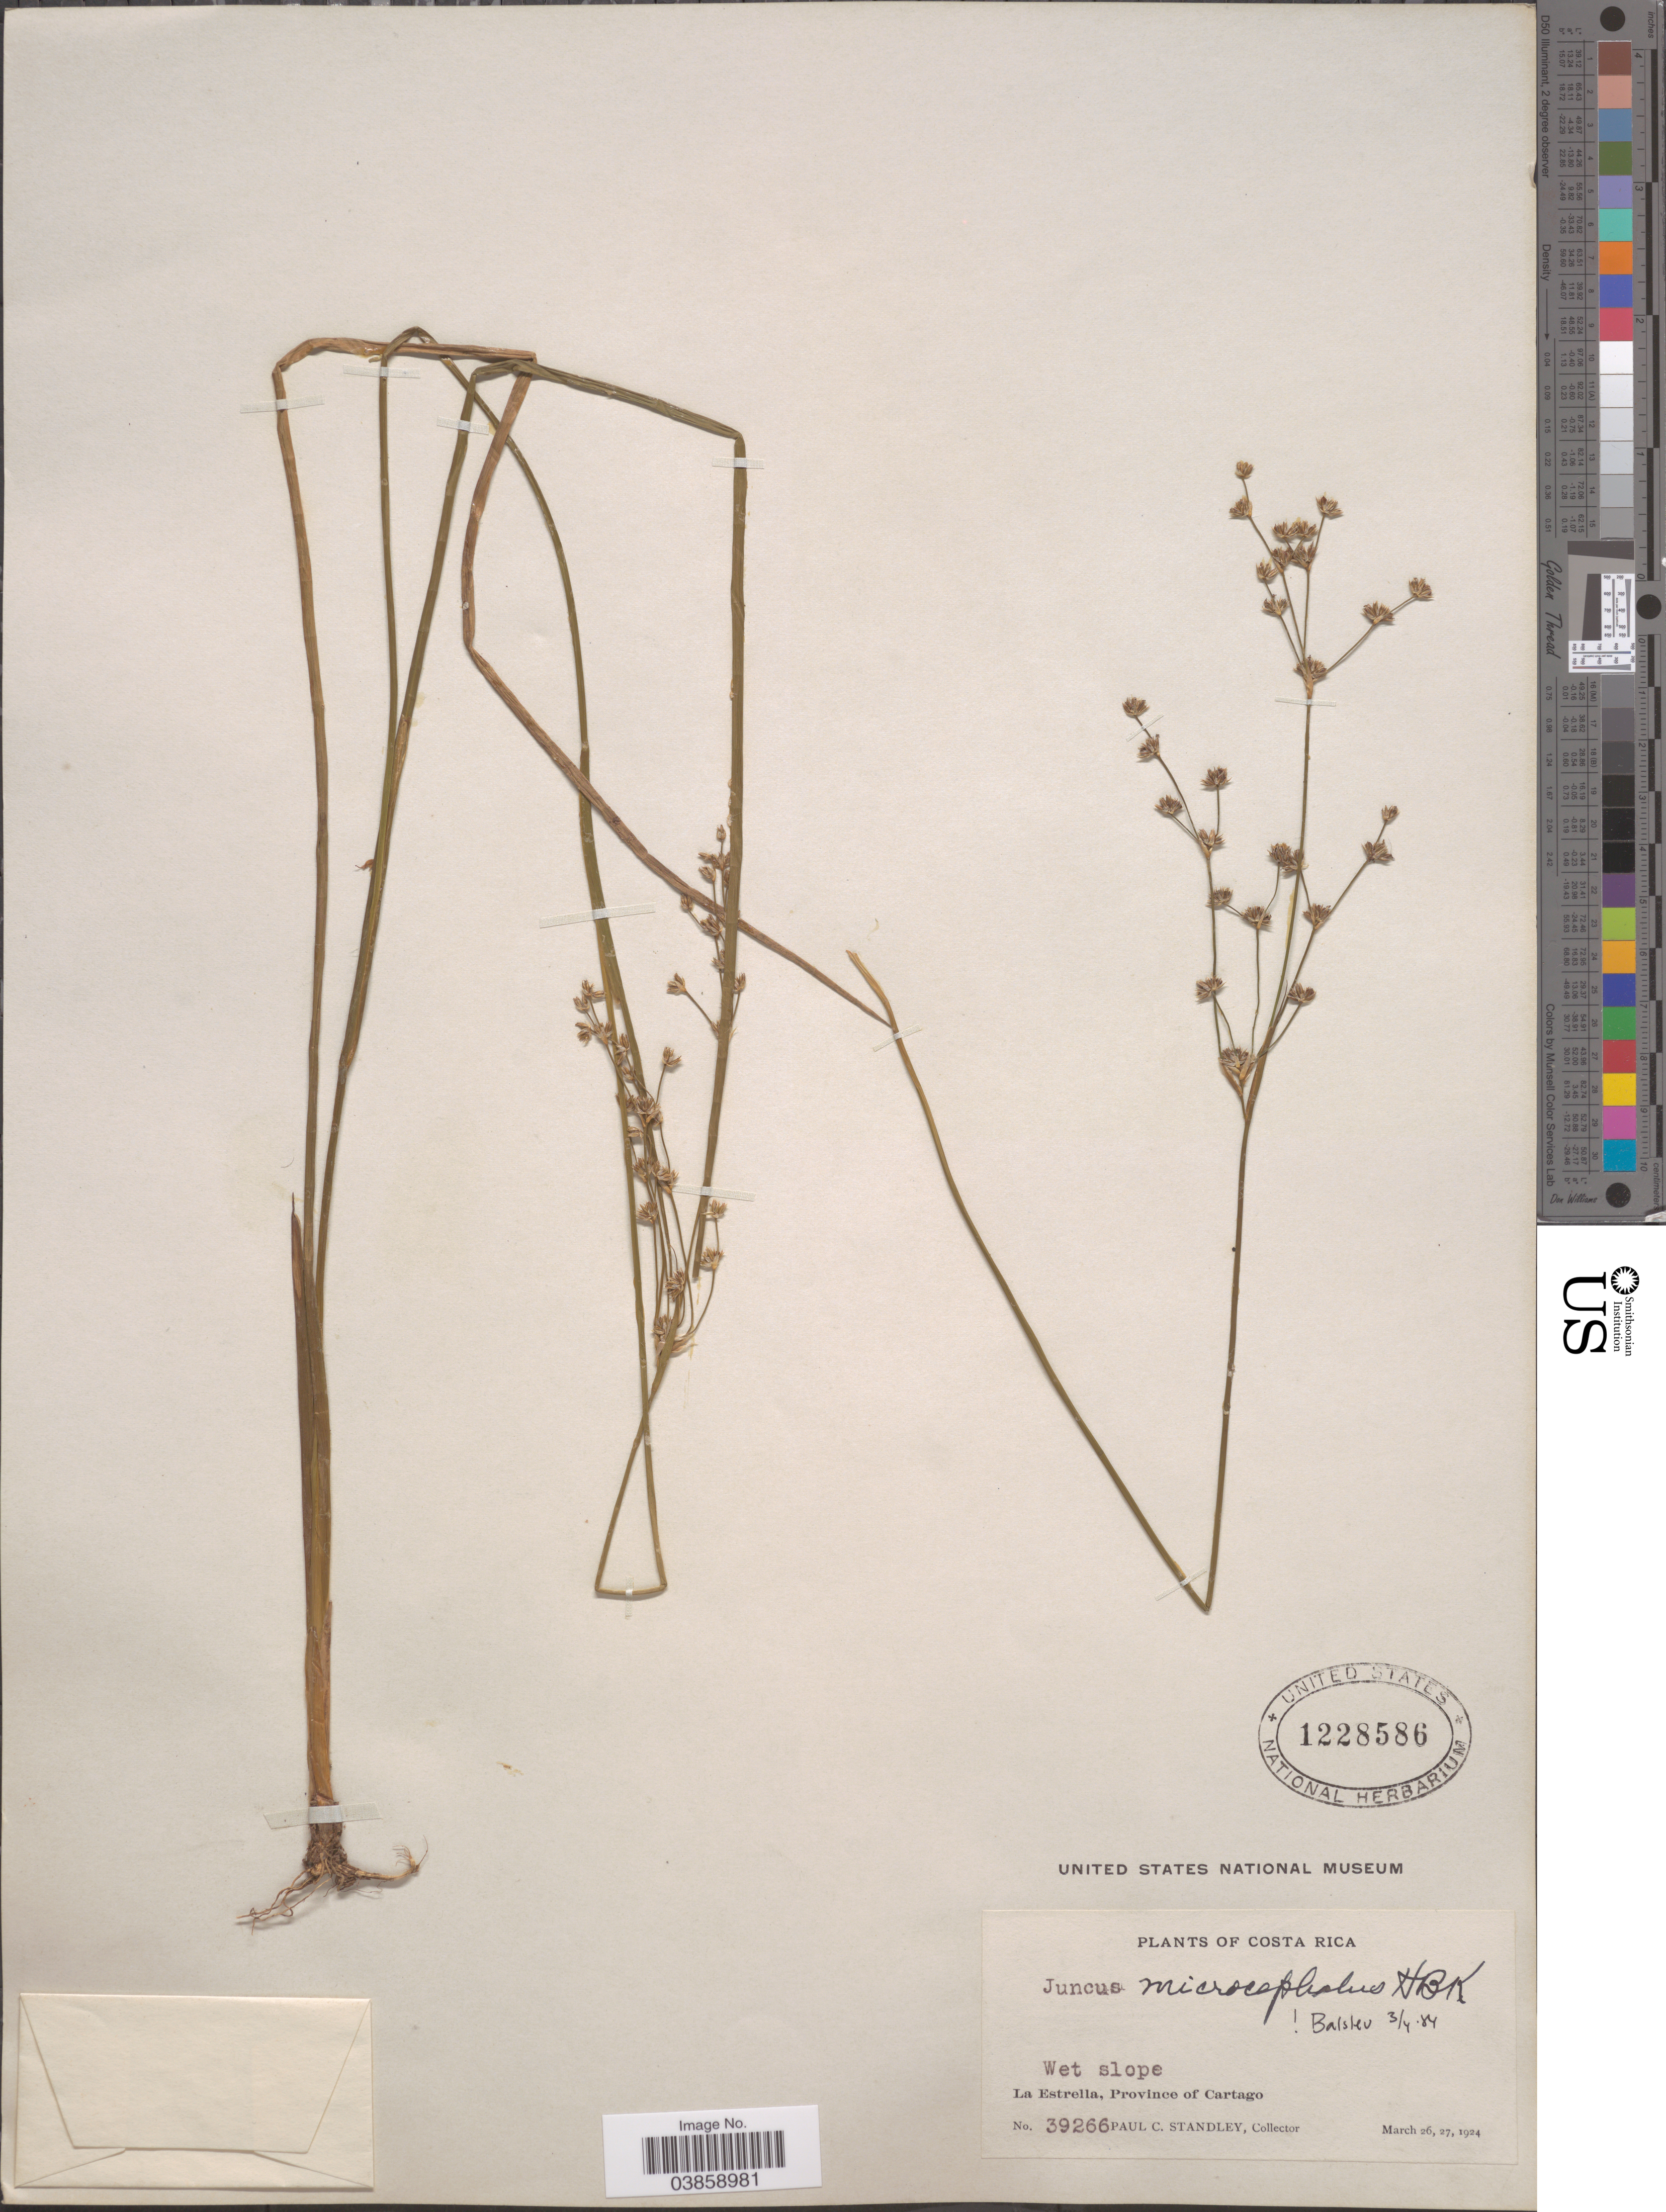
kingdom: Plantae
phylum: Tracheophyta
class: Liliopsida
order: Poales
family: Juncaceae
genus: Juncus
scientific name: Juncus microcephalus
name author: Kunth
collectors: P. C. Standley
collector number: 39266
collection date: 1924-03-26/1924-03-27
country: Costa Rica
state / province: Cartago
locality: Wet slope. La Estrella.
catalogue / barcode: US 1228586